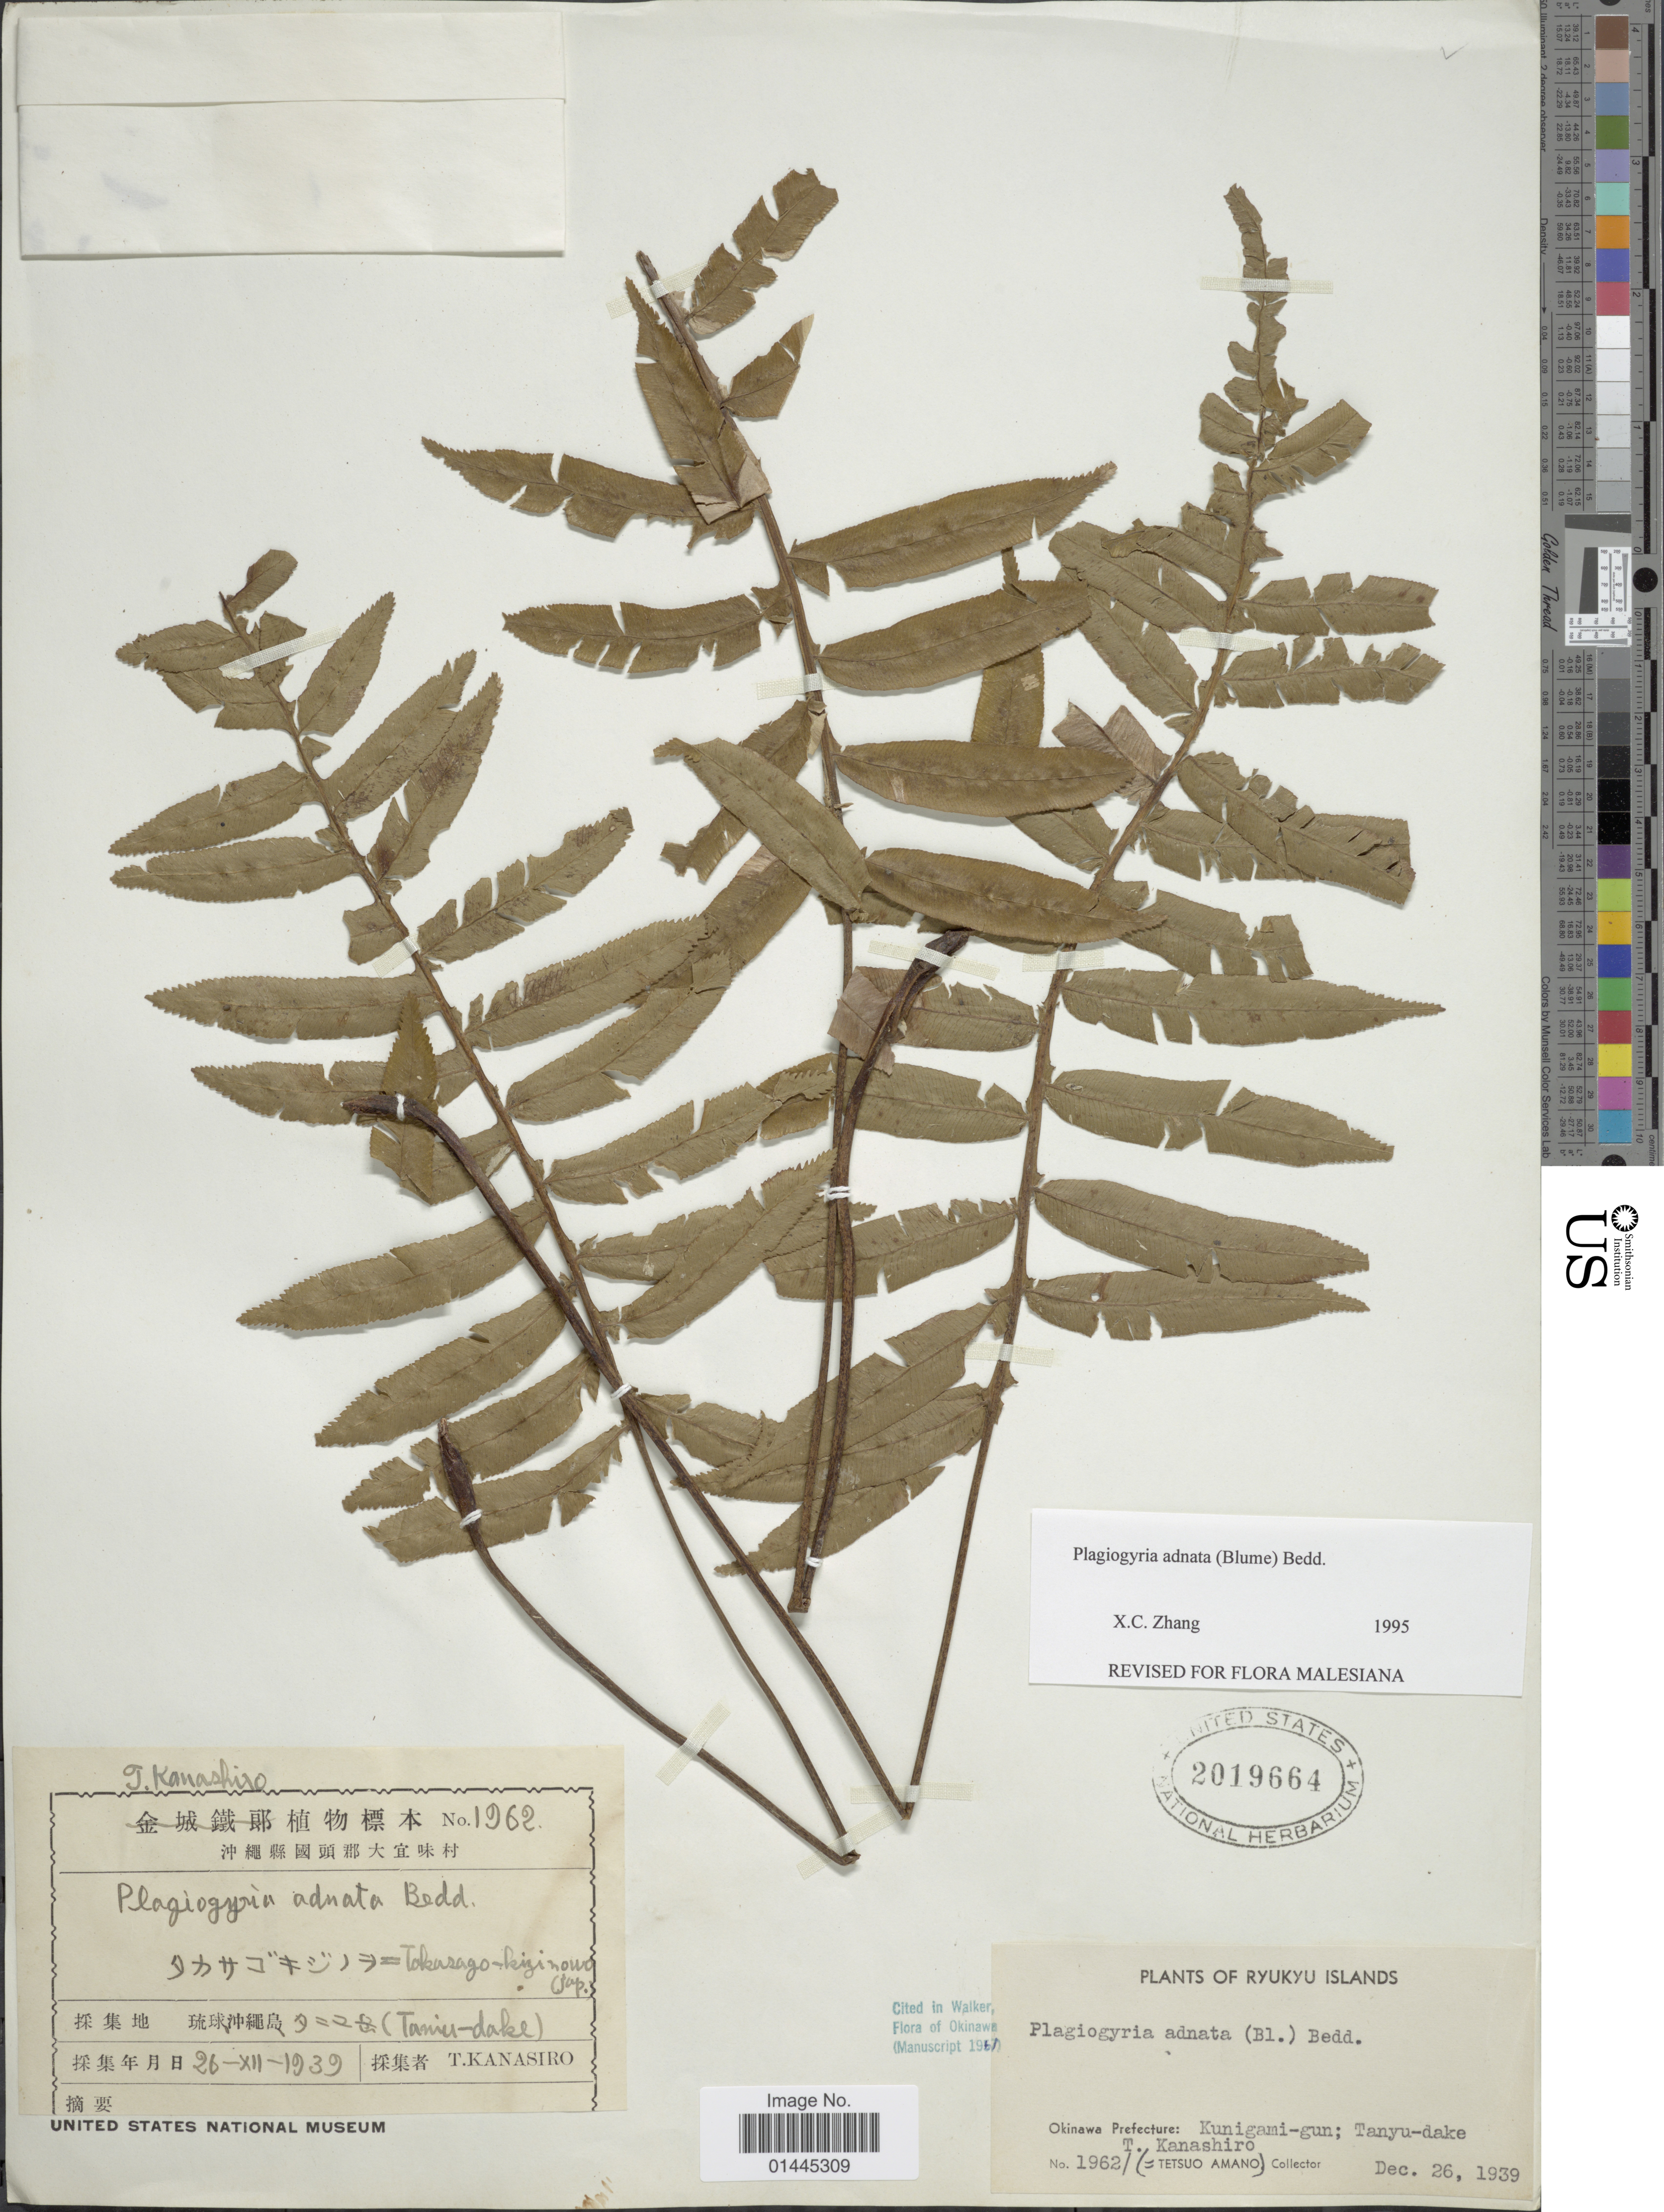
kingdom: Plantae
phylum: Tracheophyta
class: Polypodiopsida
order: Cyatheales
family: Plagiogyriaceae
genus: Plagiogyria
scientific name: Plagiogyria adnata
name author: (Blume) Bedd.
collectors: T. Kanashiro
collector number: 1962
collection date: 1939-12-26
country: Japan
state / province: Okinawa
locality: Ryukyu islands, Okinawa Prefecture: Kunigami-gun; Tanyu-dake.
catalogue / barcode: US 2019664